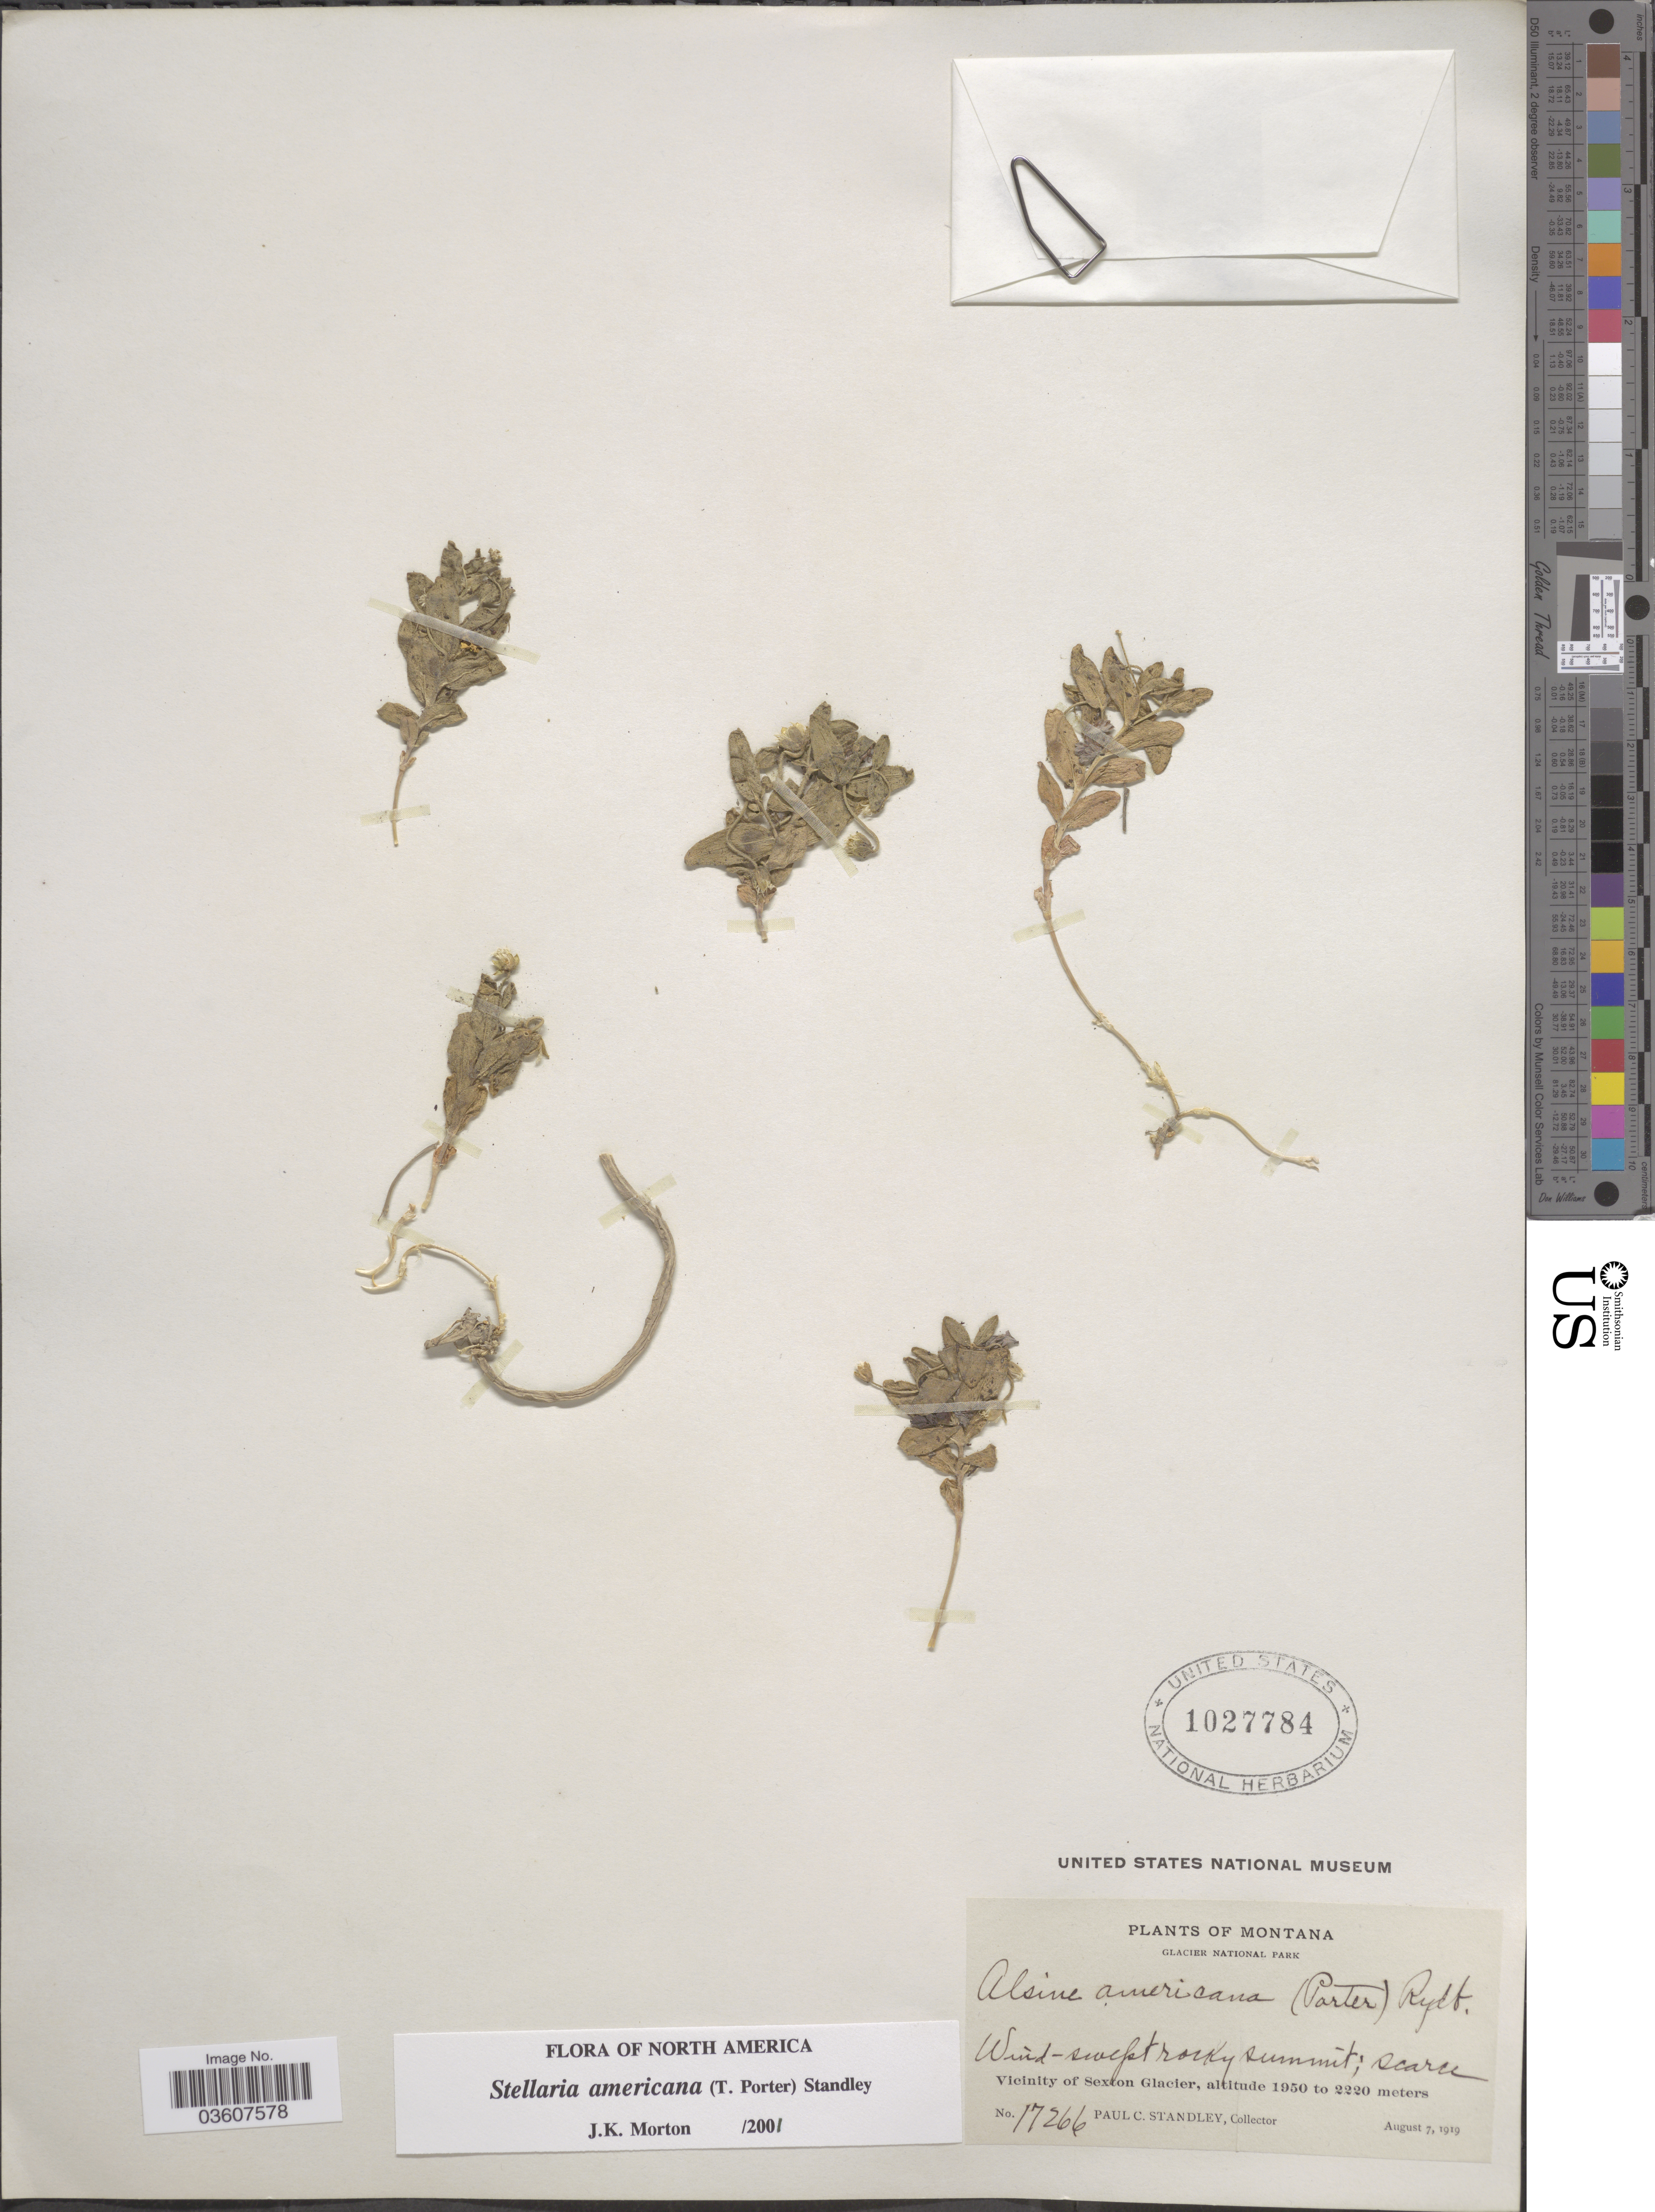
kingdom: Plantae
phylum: Tracheophyta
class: Magnoliopsida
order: Caryophyllales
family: Caryophyllaceae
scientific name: Hesperostellaria americana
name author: (Porter ex B.L. Rob.) Gang Yao et al.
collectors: P. C. Standley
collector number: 17266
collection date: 1919-08-07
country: United States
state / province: Montana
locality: Glacier National Park. Vicinity of Sexton Glacier. Wind-swept rocky summit.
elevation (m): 1950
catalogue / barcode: US 1027784